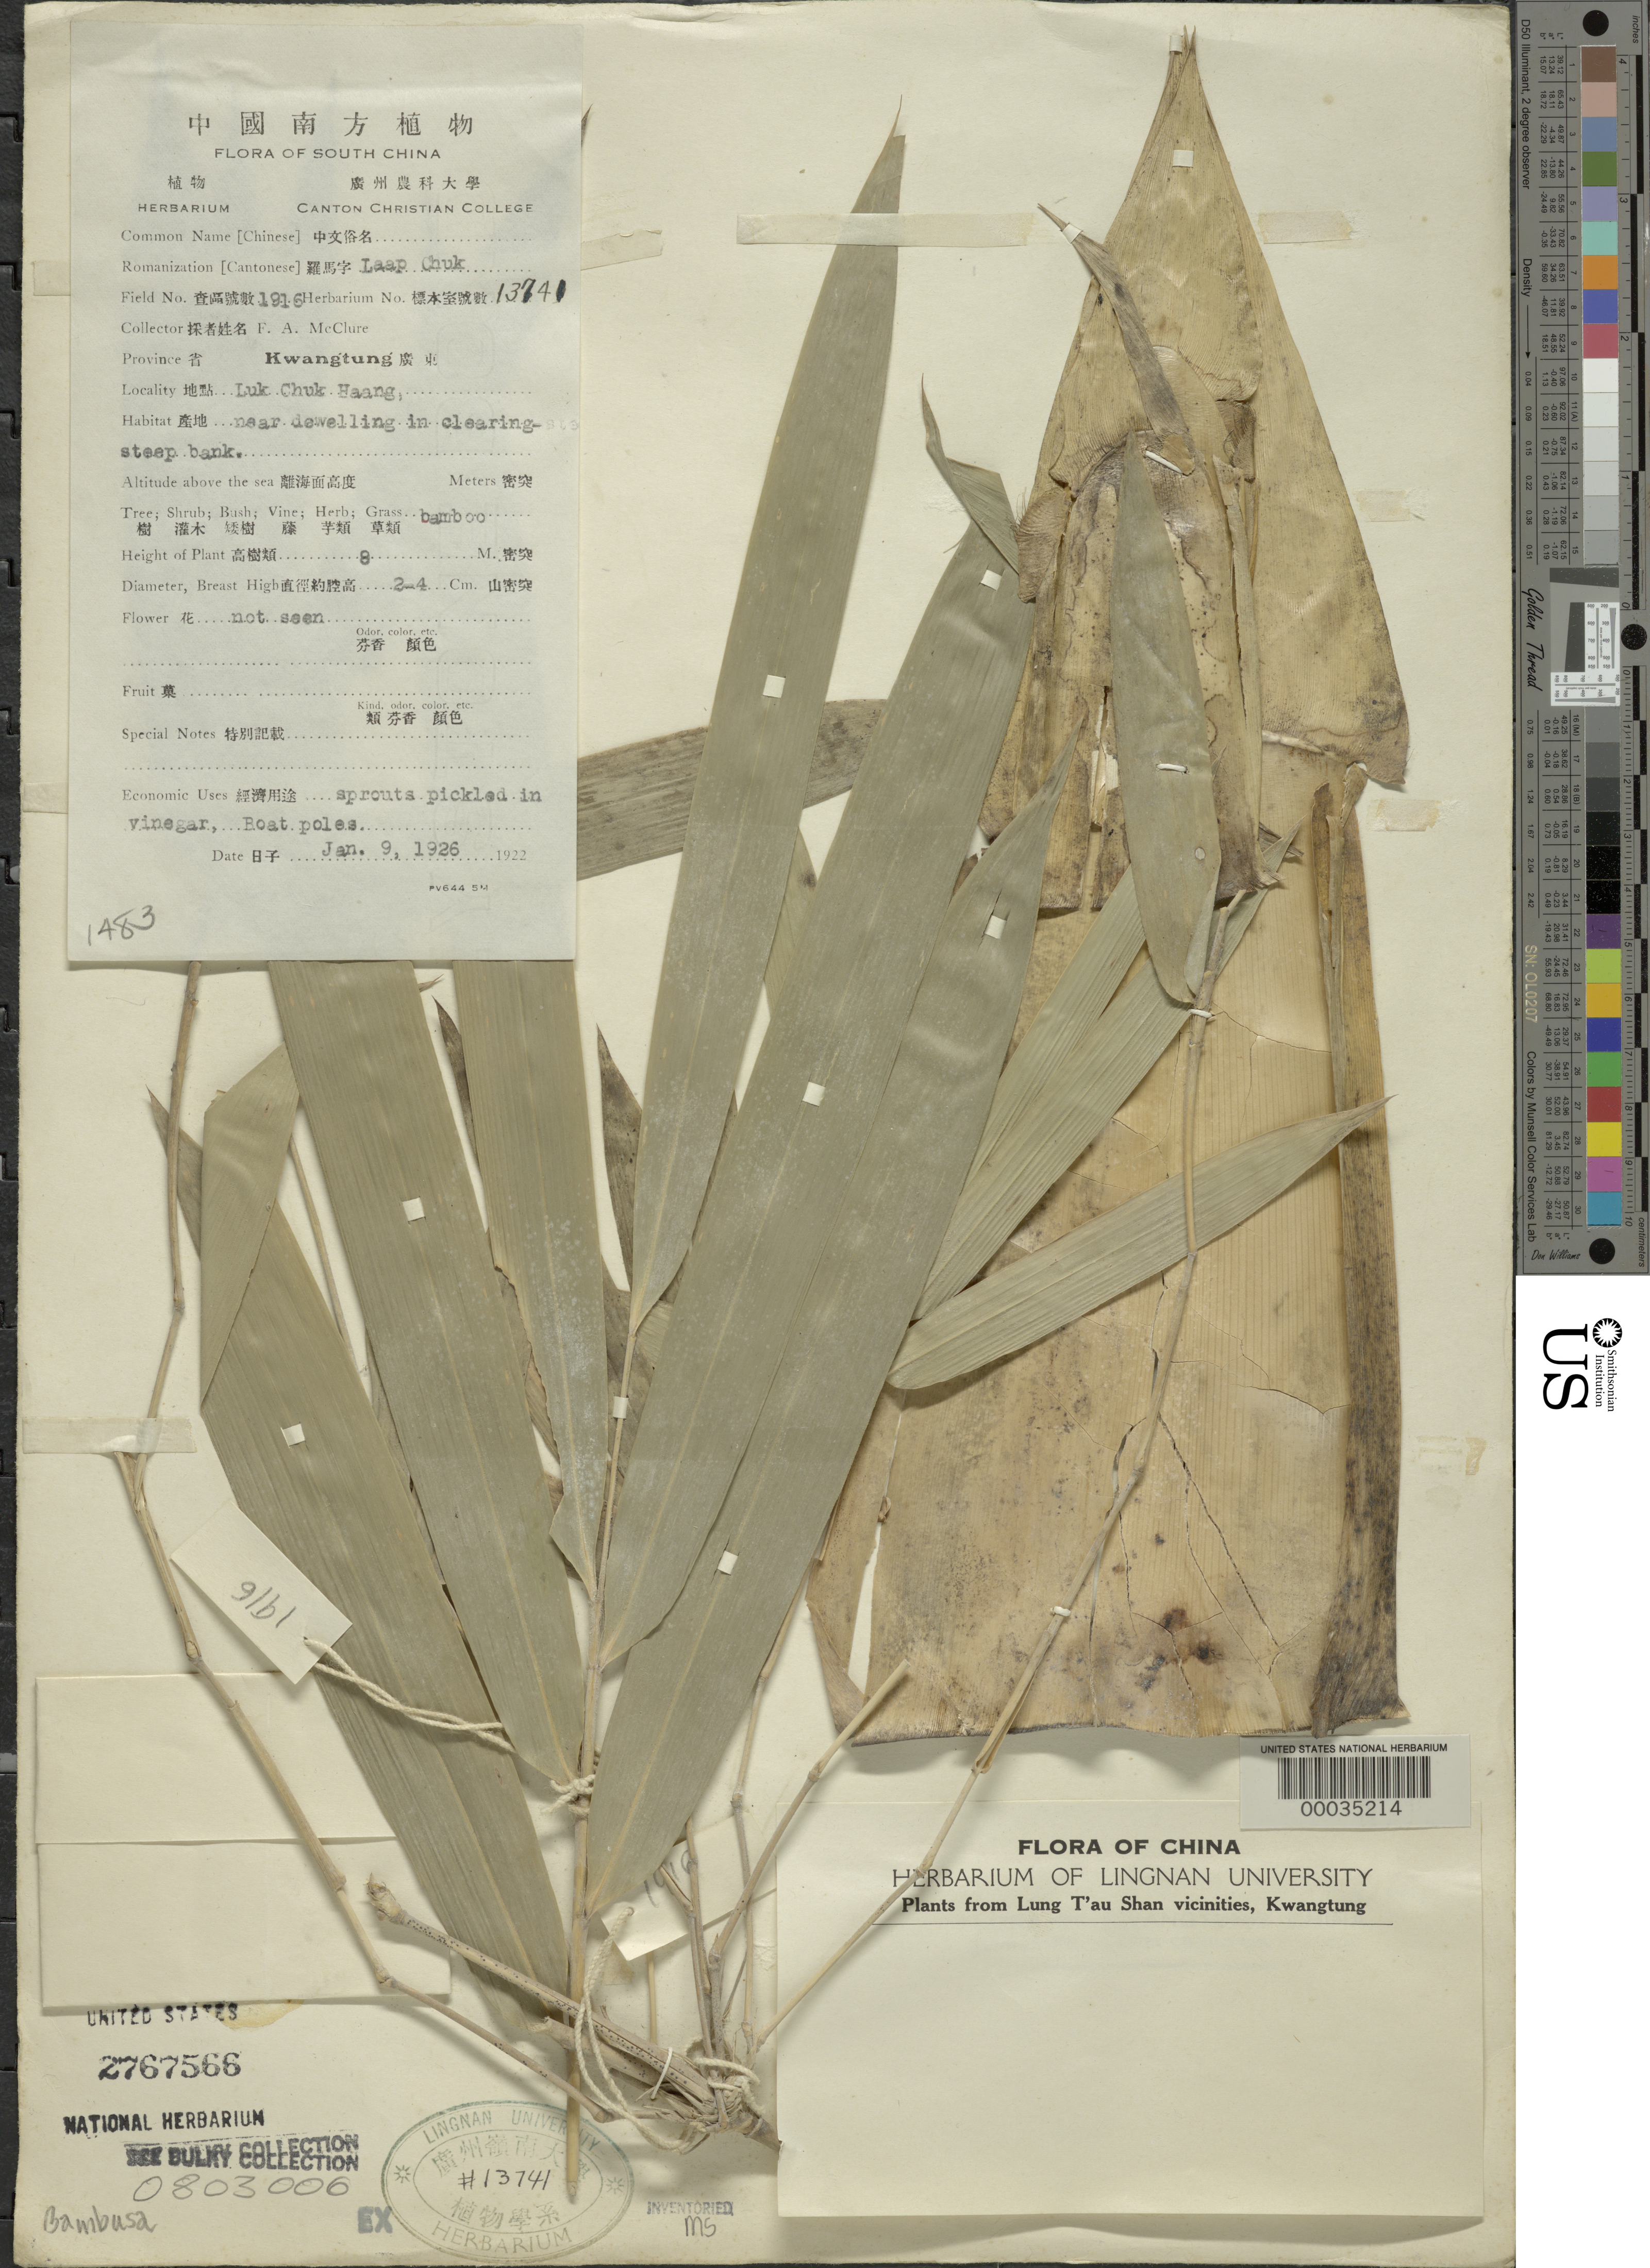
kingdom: Plantae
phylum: Tracheophyta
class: Liliopsida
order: Poales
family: Poaceae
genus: Bambusa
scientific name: Bambusa eutuldoides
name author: McClure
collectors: F. A. McClure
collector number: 1916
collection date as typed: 09 Jan 1926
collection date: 1926-01-09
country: China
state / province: Guangdong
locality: Luk chuk haang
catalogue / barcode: US 2767566